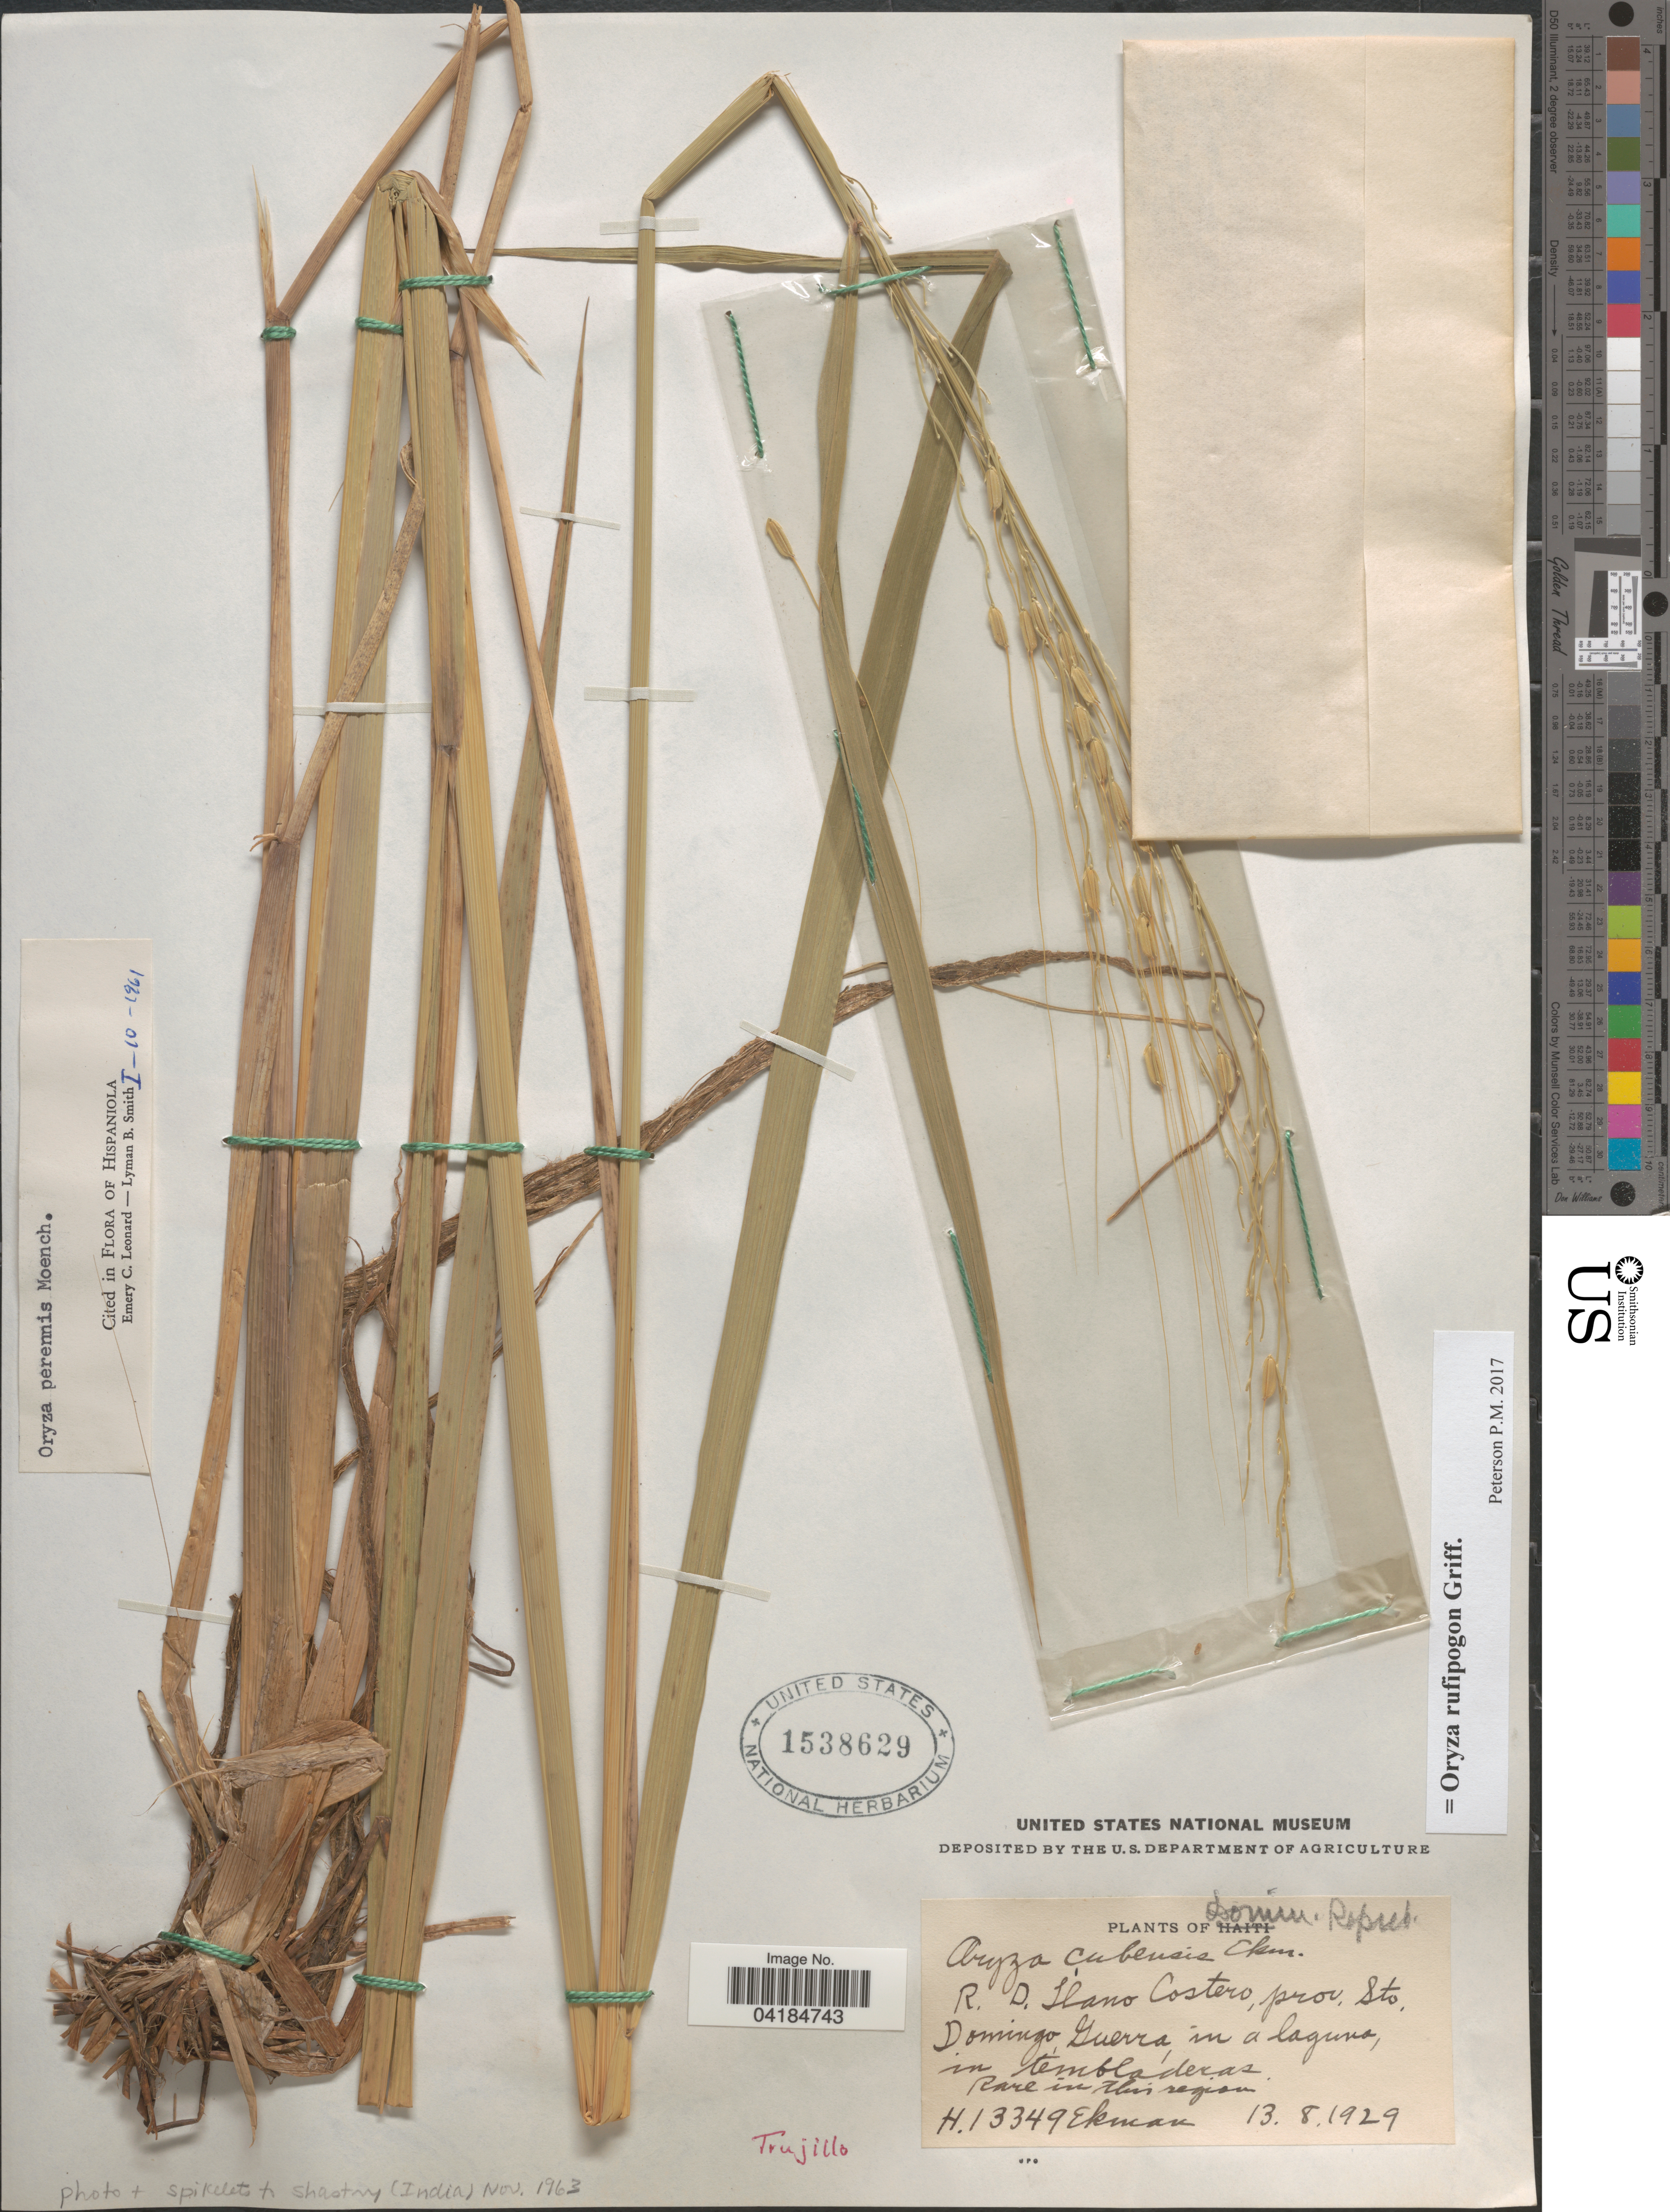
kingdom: Plantae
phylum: Tracheophyta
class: Liliopsida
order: Poales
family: Poaceae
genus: Oryza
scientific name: Oryza rufipogon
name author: Griffith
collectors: -. Ekman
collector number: H13349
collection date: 1929-08-13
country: Dominican Republic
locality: Trujillo. Domingo, Guerra, in a laguna, in tembladeras.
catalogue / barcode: US 1538629